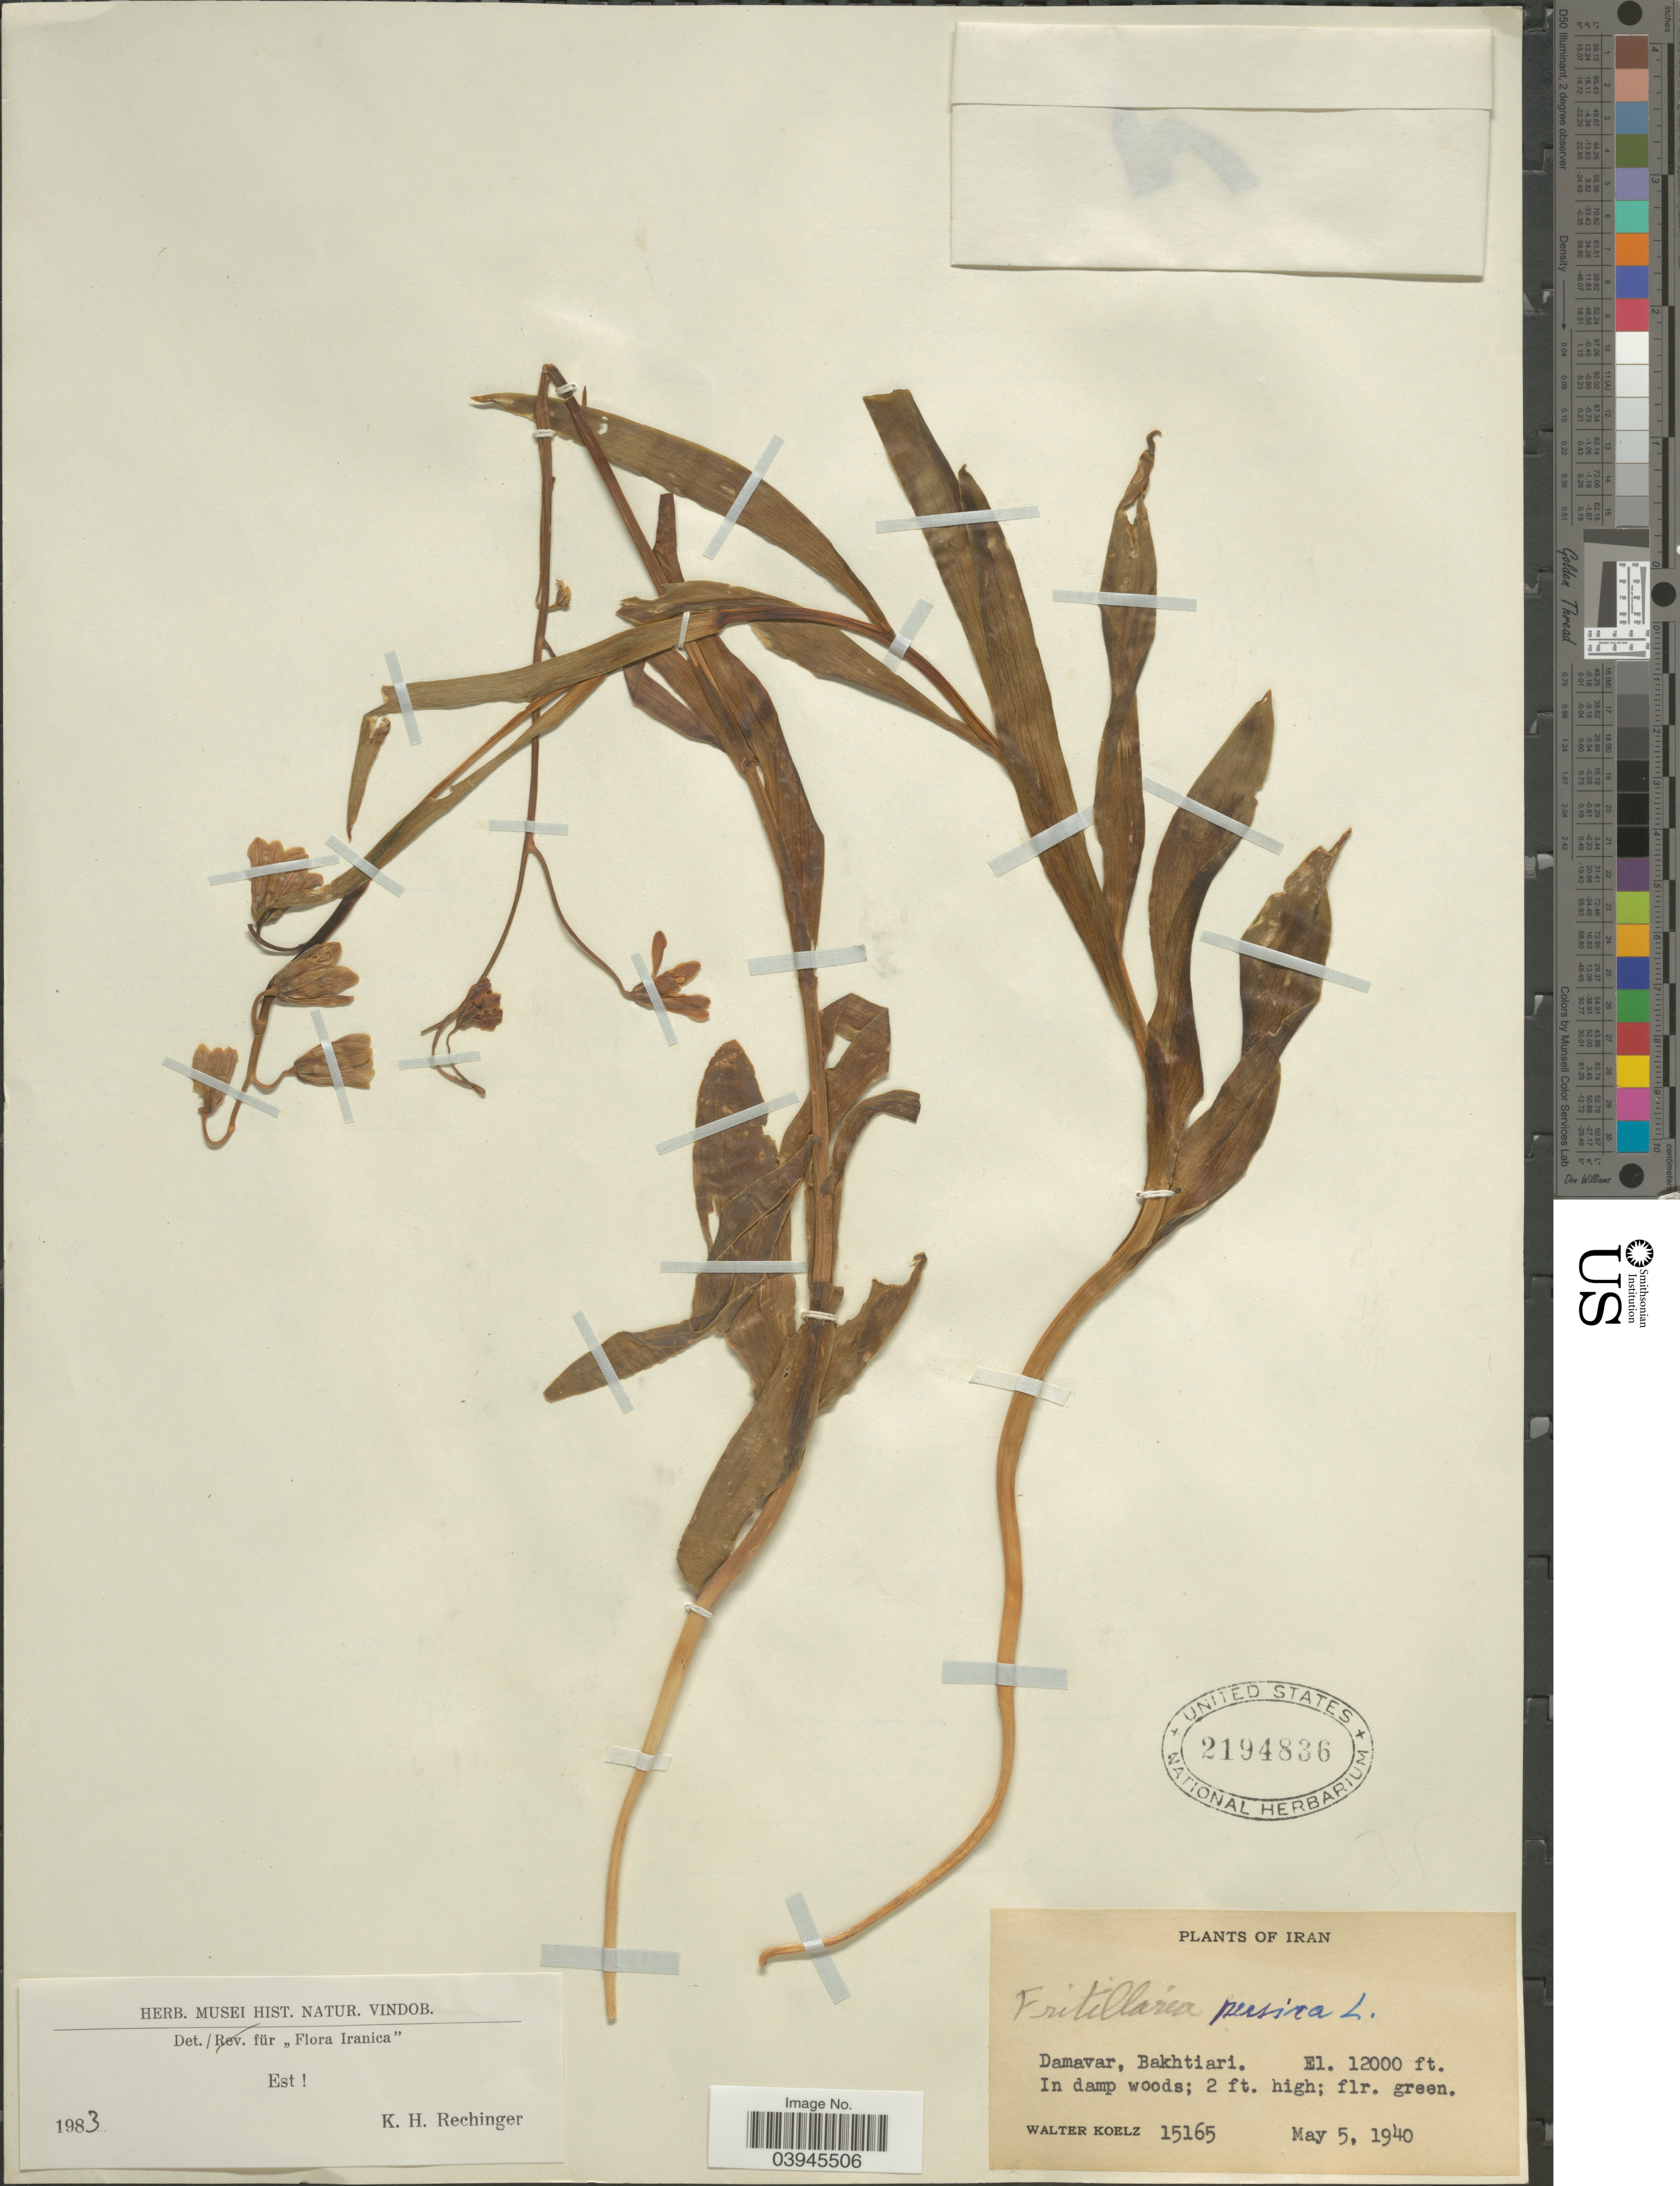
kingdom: Plantae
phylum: Tracheophyta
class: Liliopsida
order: Liliales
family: Liliaceae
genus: Fritillaria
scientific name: Fritillaria persica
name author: L.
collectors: W. N. Koelz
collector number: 15165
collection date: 1940-05-05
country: Iran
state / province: Chahar Mahaal and Bakhtiari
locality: Damavar, Bakhtiari.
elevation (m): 3658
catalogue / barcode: US 2194836